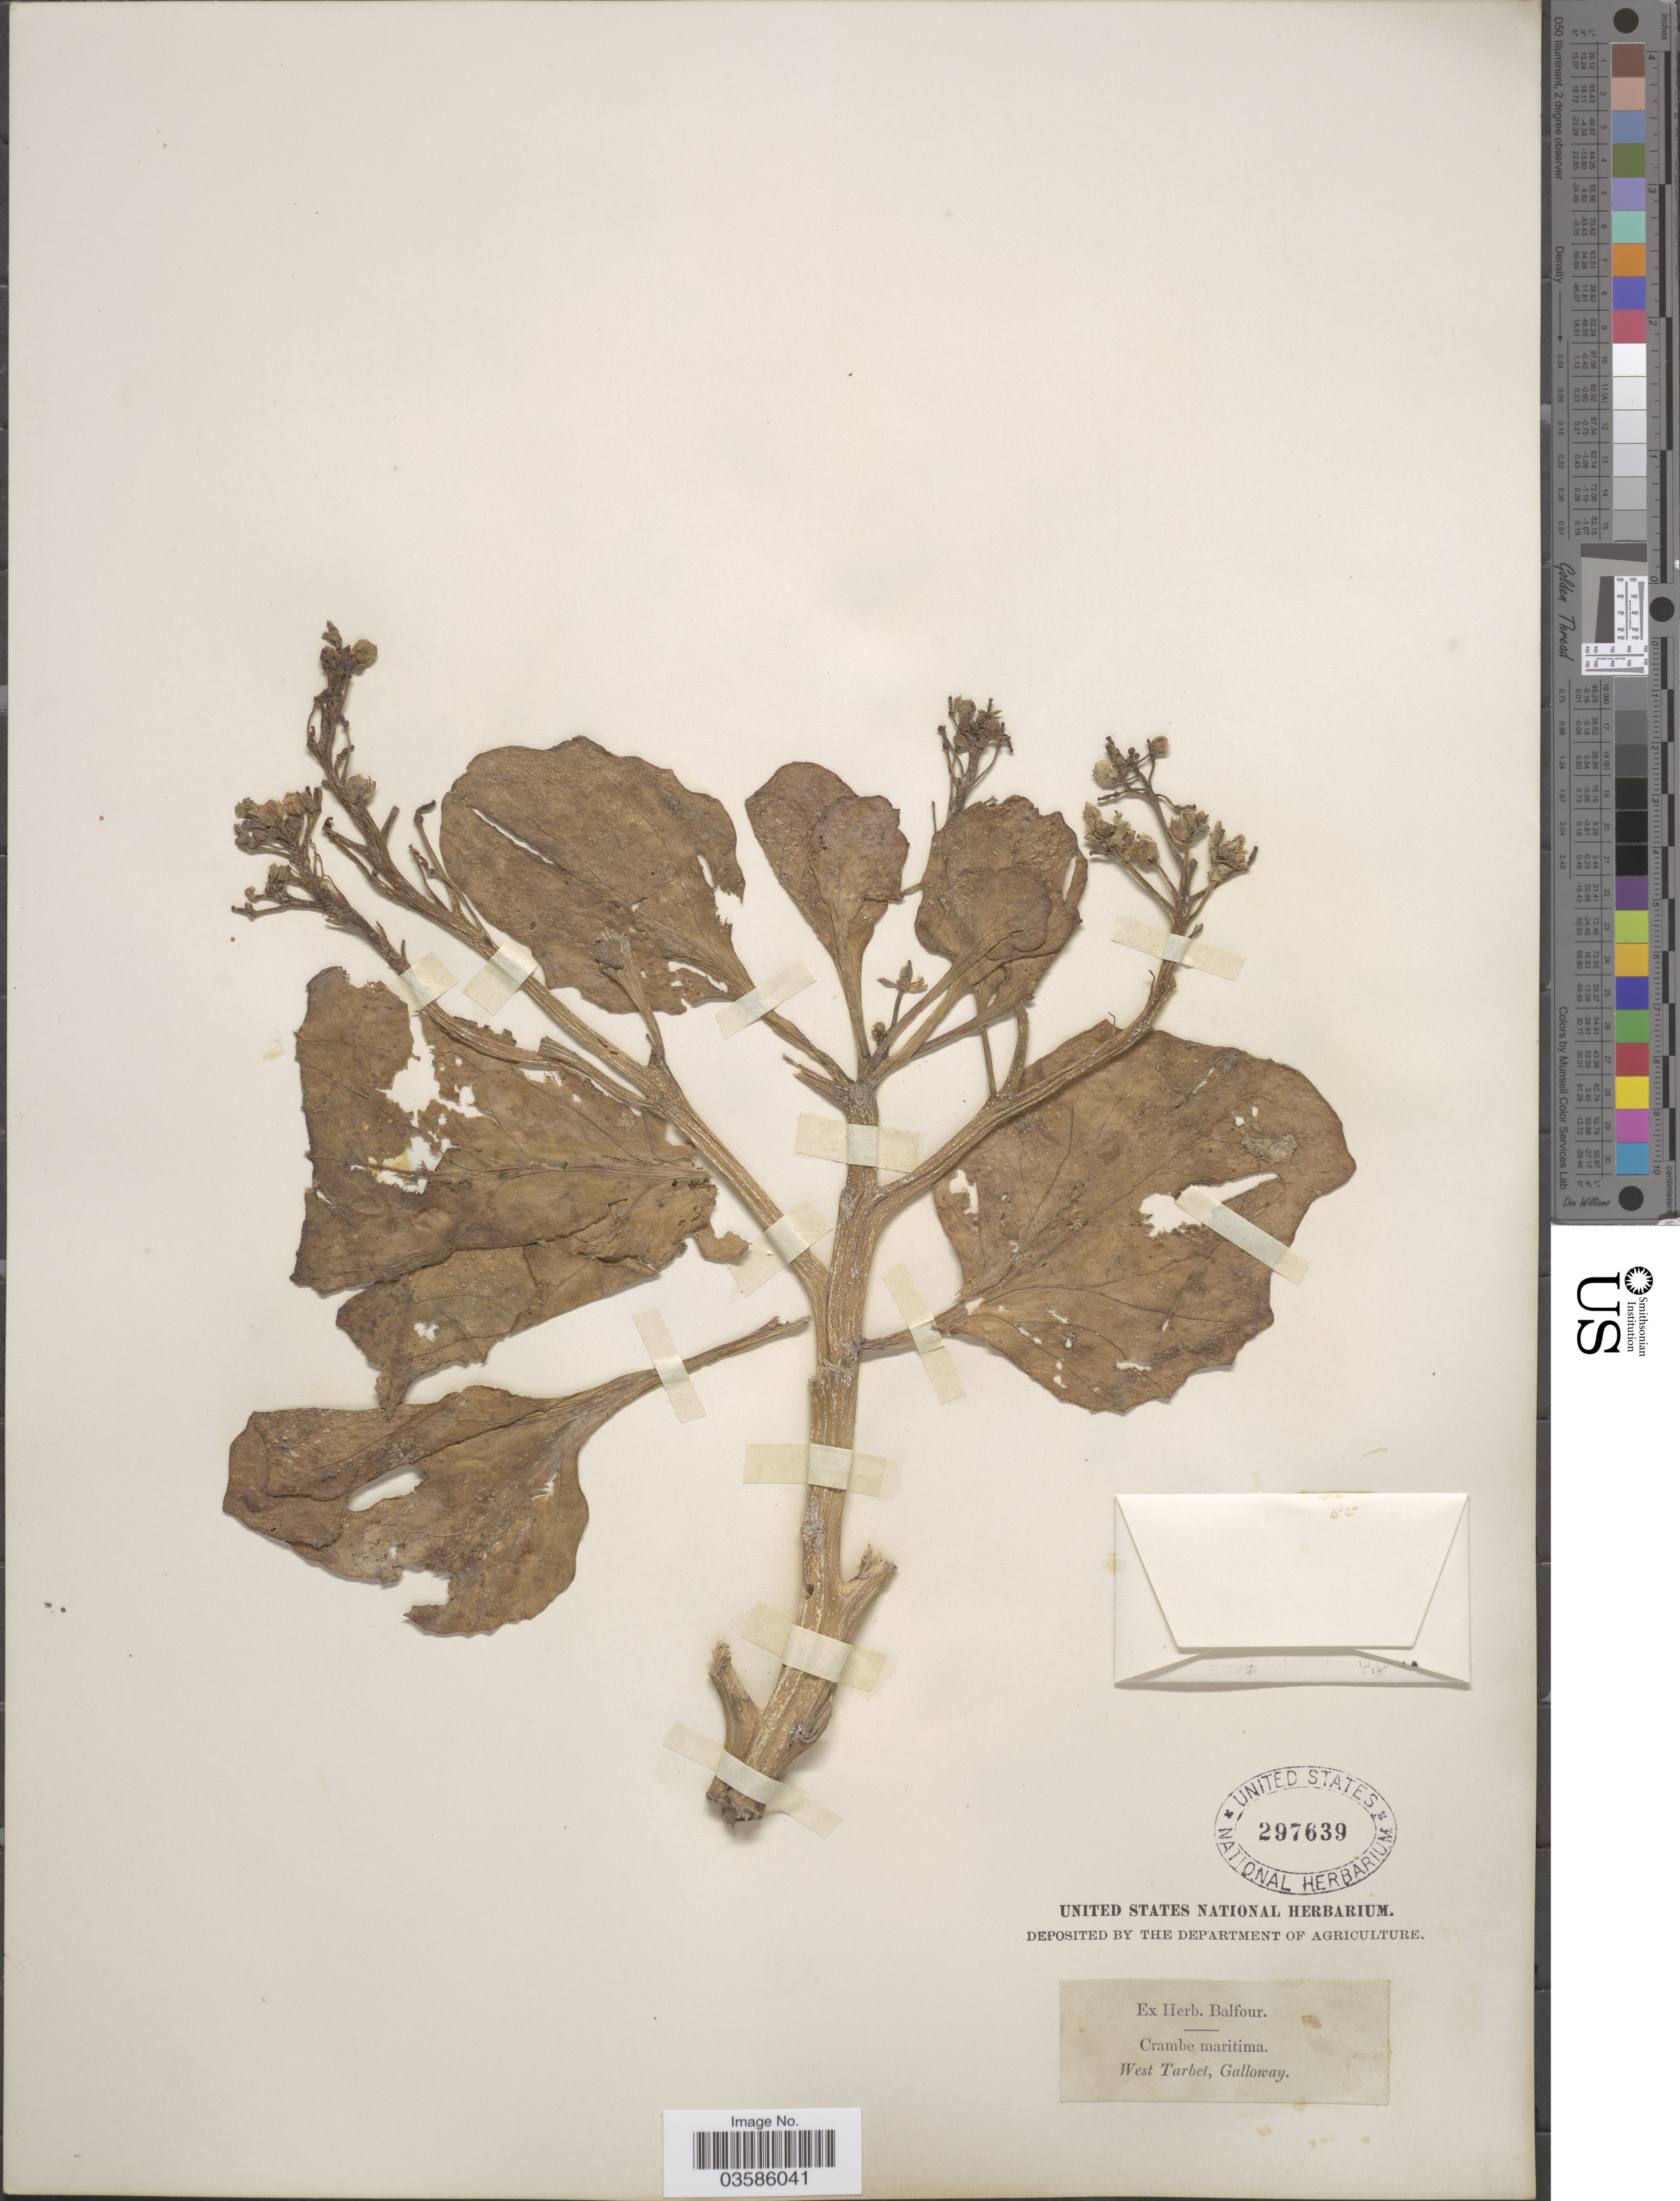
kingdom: Plantae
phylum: Tracheophyta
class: Magnoliopsida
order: Brassicales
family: Brassicaceae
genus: Crambe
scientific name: Crambe maritima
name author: L.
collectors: Ex herb. Balfour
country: United Kingdom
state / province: Scotland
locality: Crambe maritima. West Tarbet, Galloway.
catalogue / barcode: US 297639